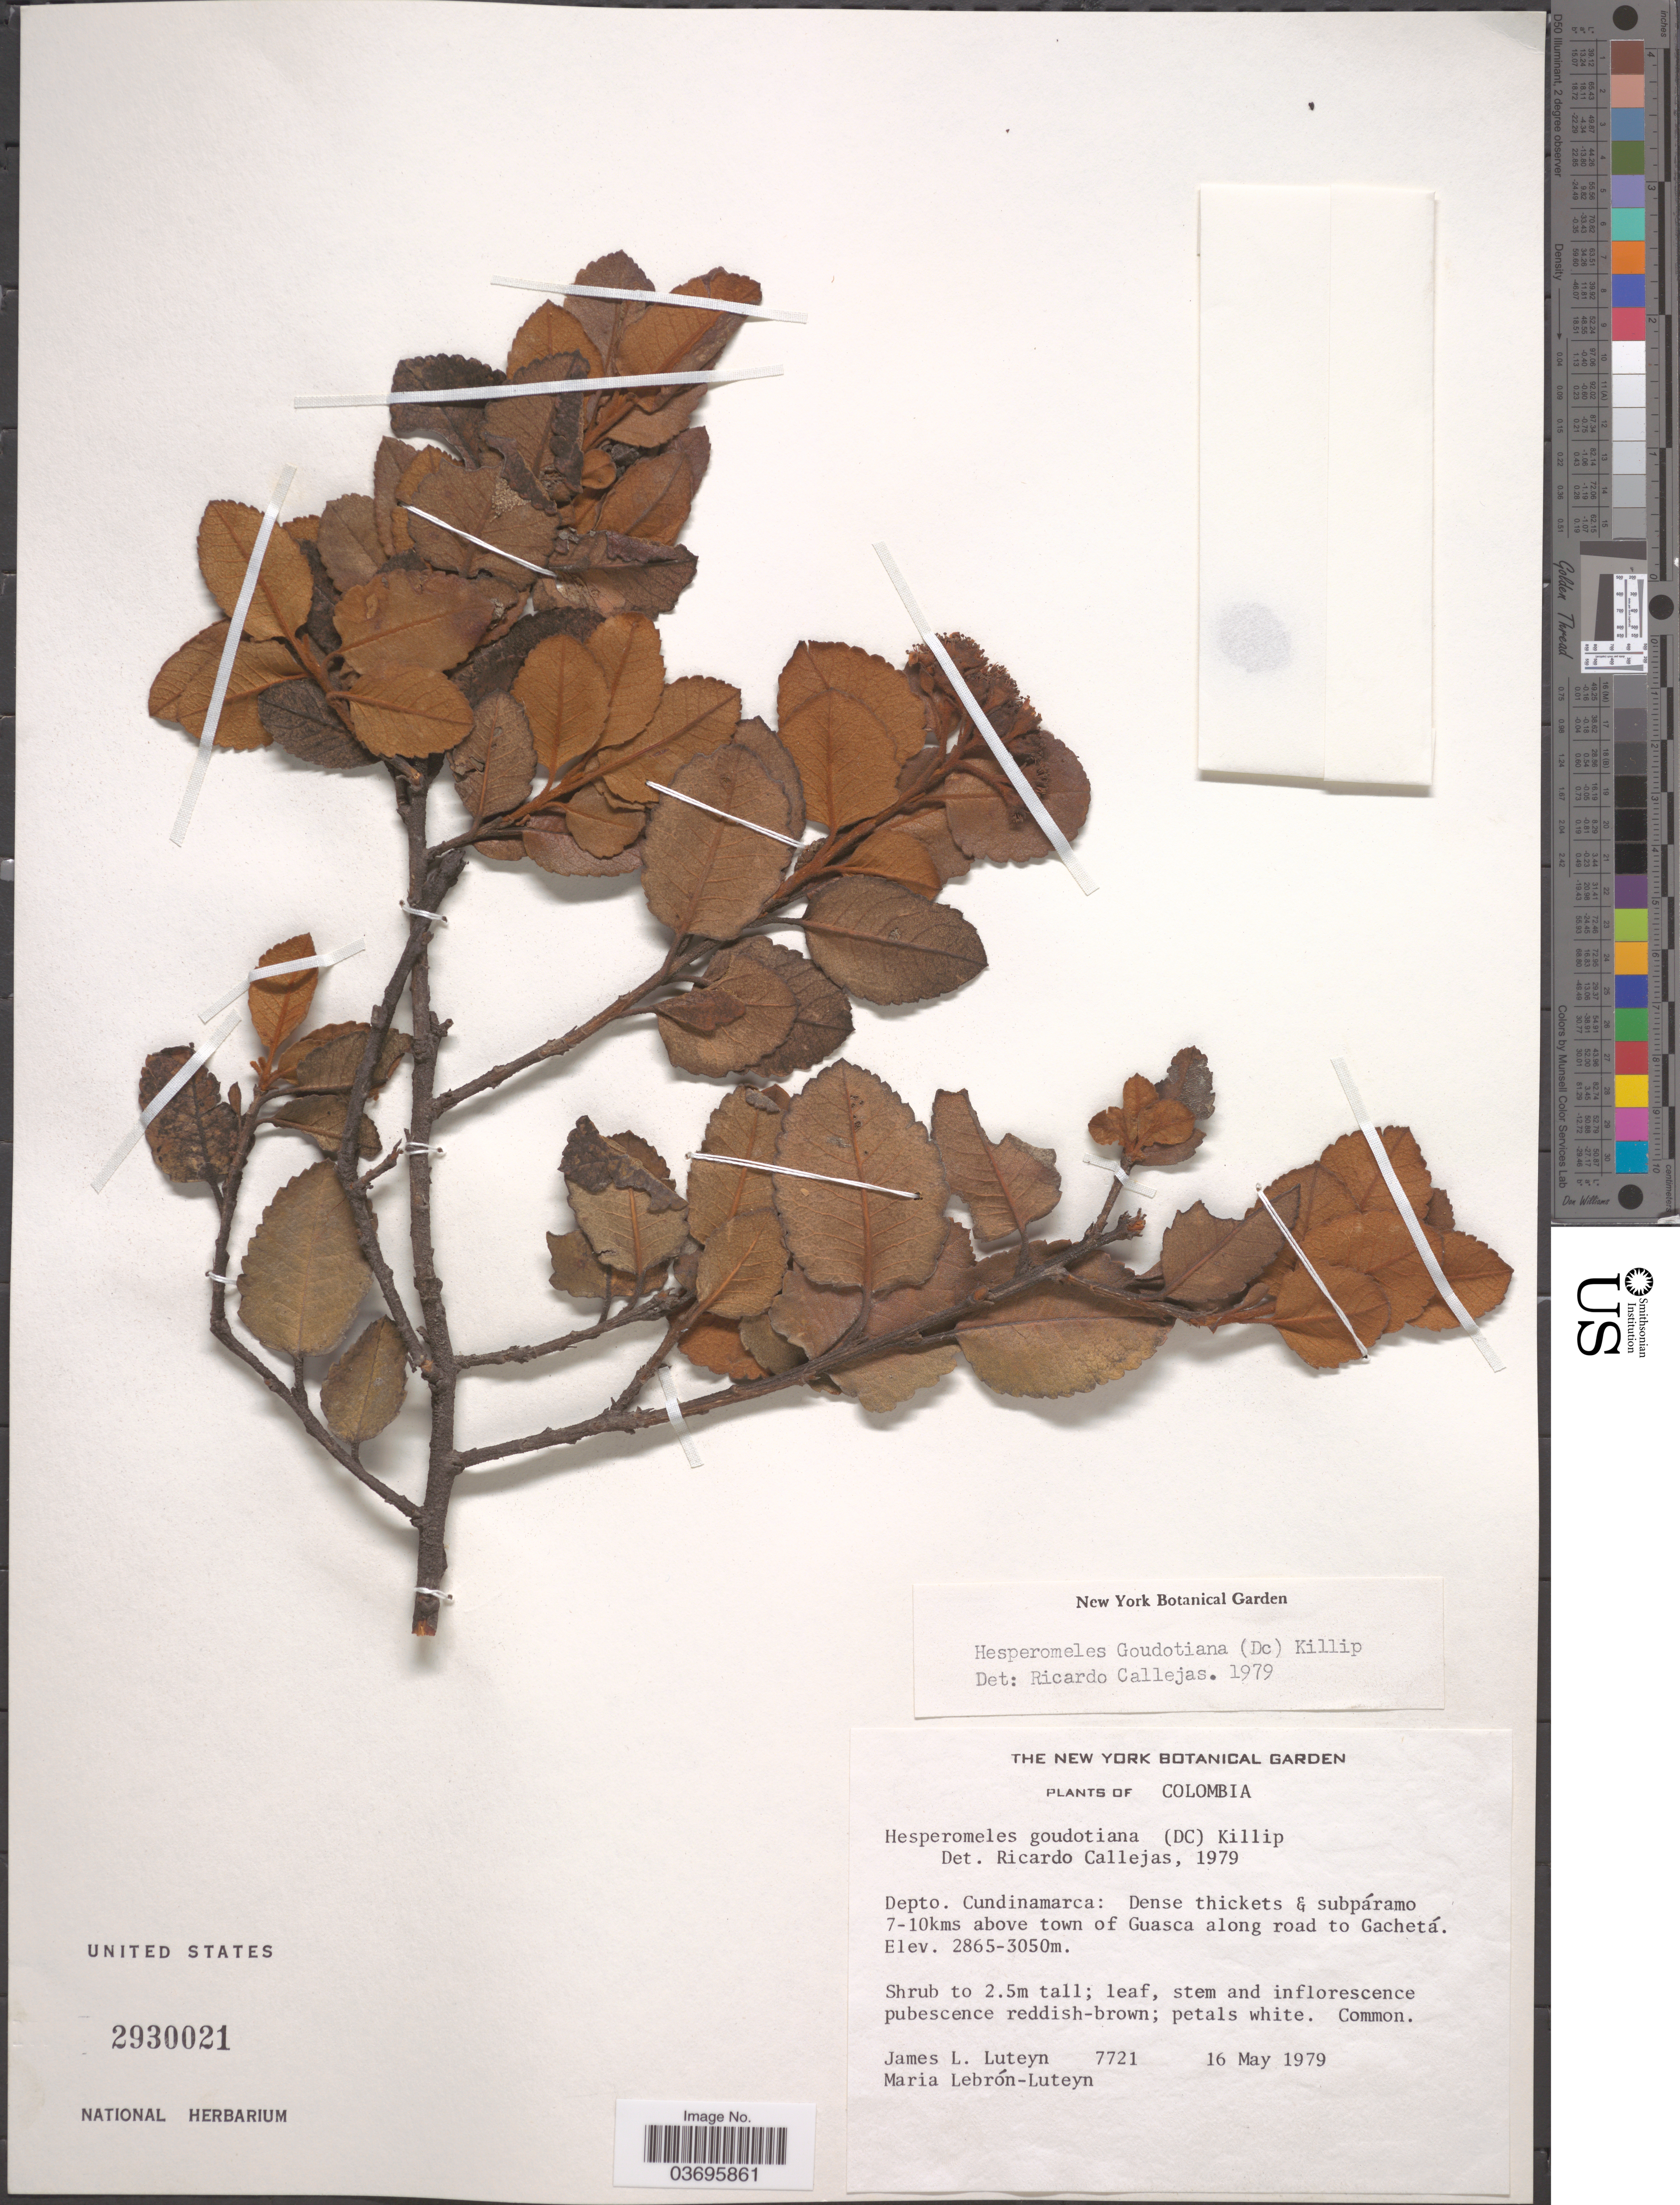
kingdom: Plantae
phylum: Tracheophyta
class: Magnoliopsida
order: Rosales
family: Rosaceae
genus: Hesperomeles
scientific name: Hesperomeles goudotiana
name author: Killip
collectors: J. L. Luteyn & M. L. Lebrón-Luteyn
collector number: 7721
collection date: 1979-05-16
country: Colombia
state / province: Cundinamarca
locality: Depto. Cundinamarca: Dense thickets & subpáramo 7-10kms above town of Guasca along road to Gachetá.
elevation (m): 2865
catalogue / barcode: US 2930021